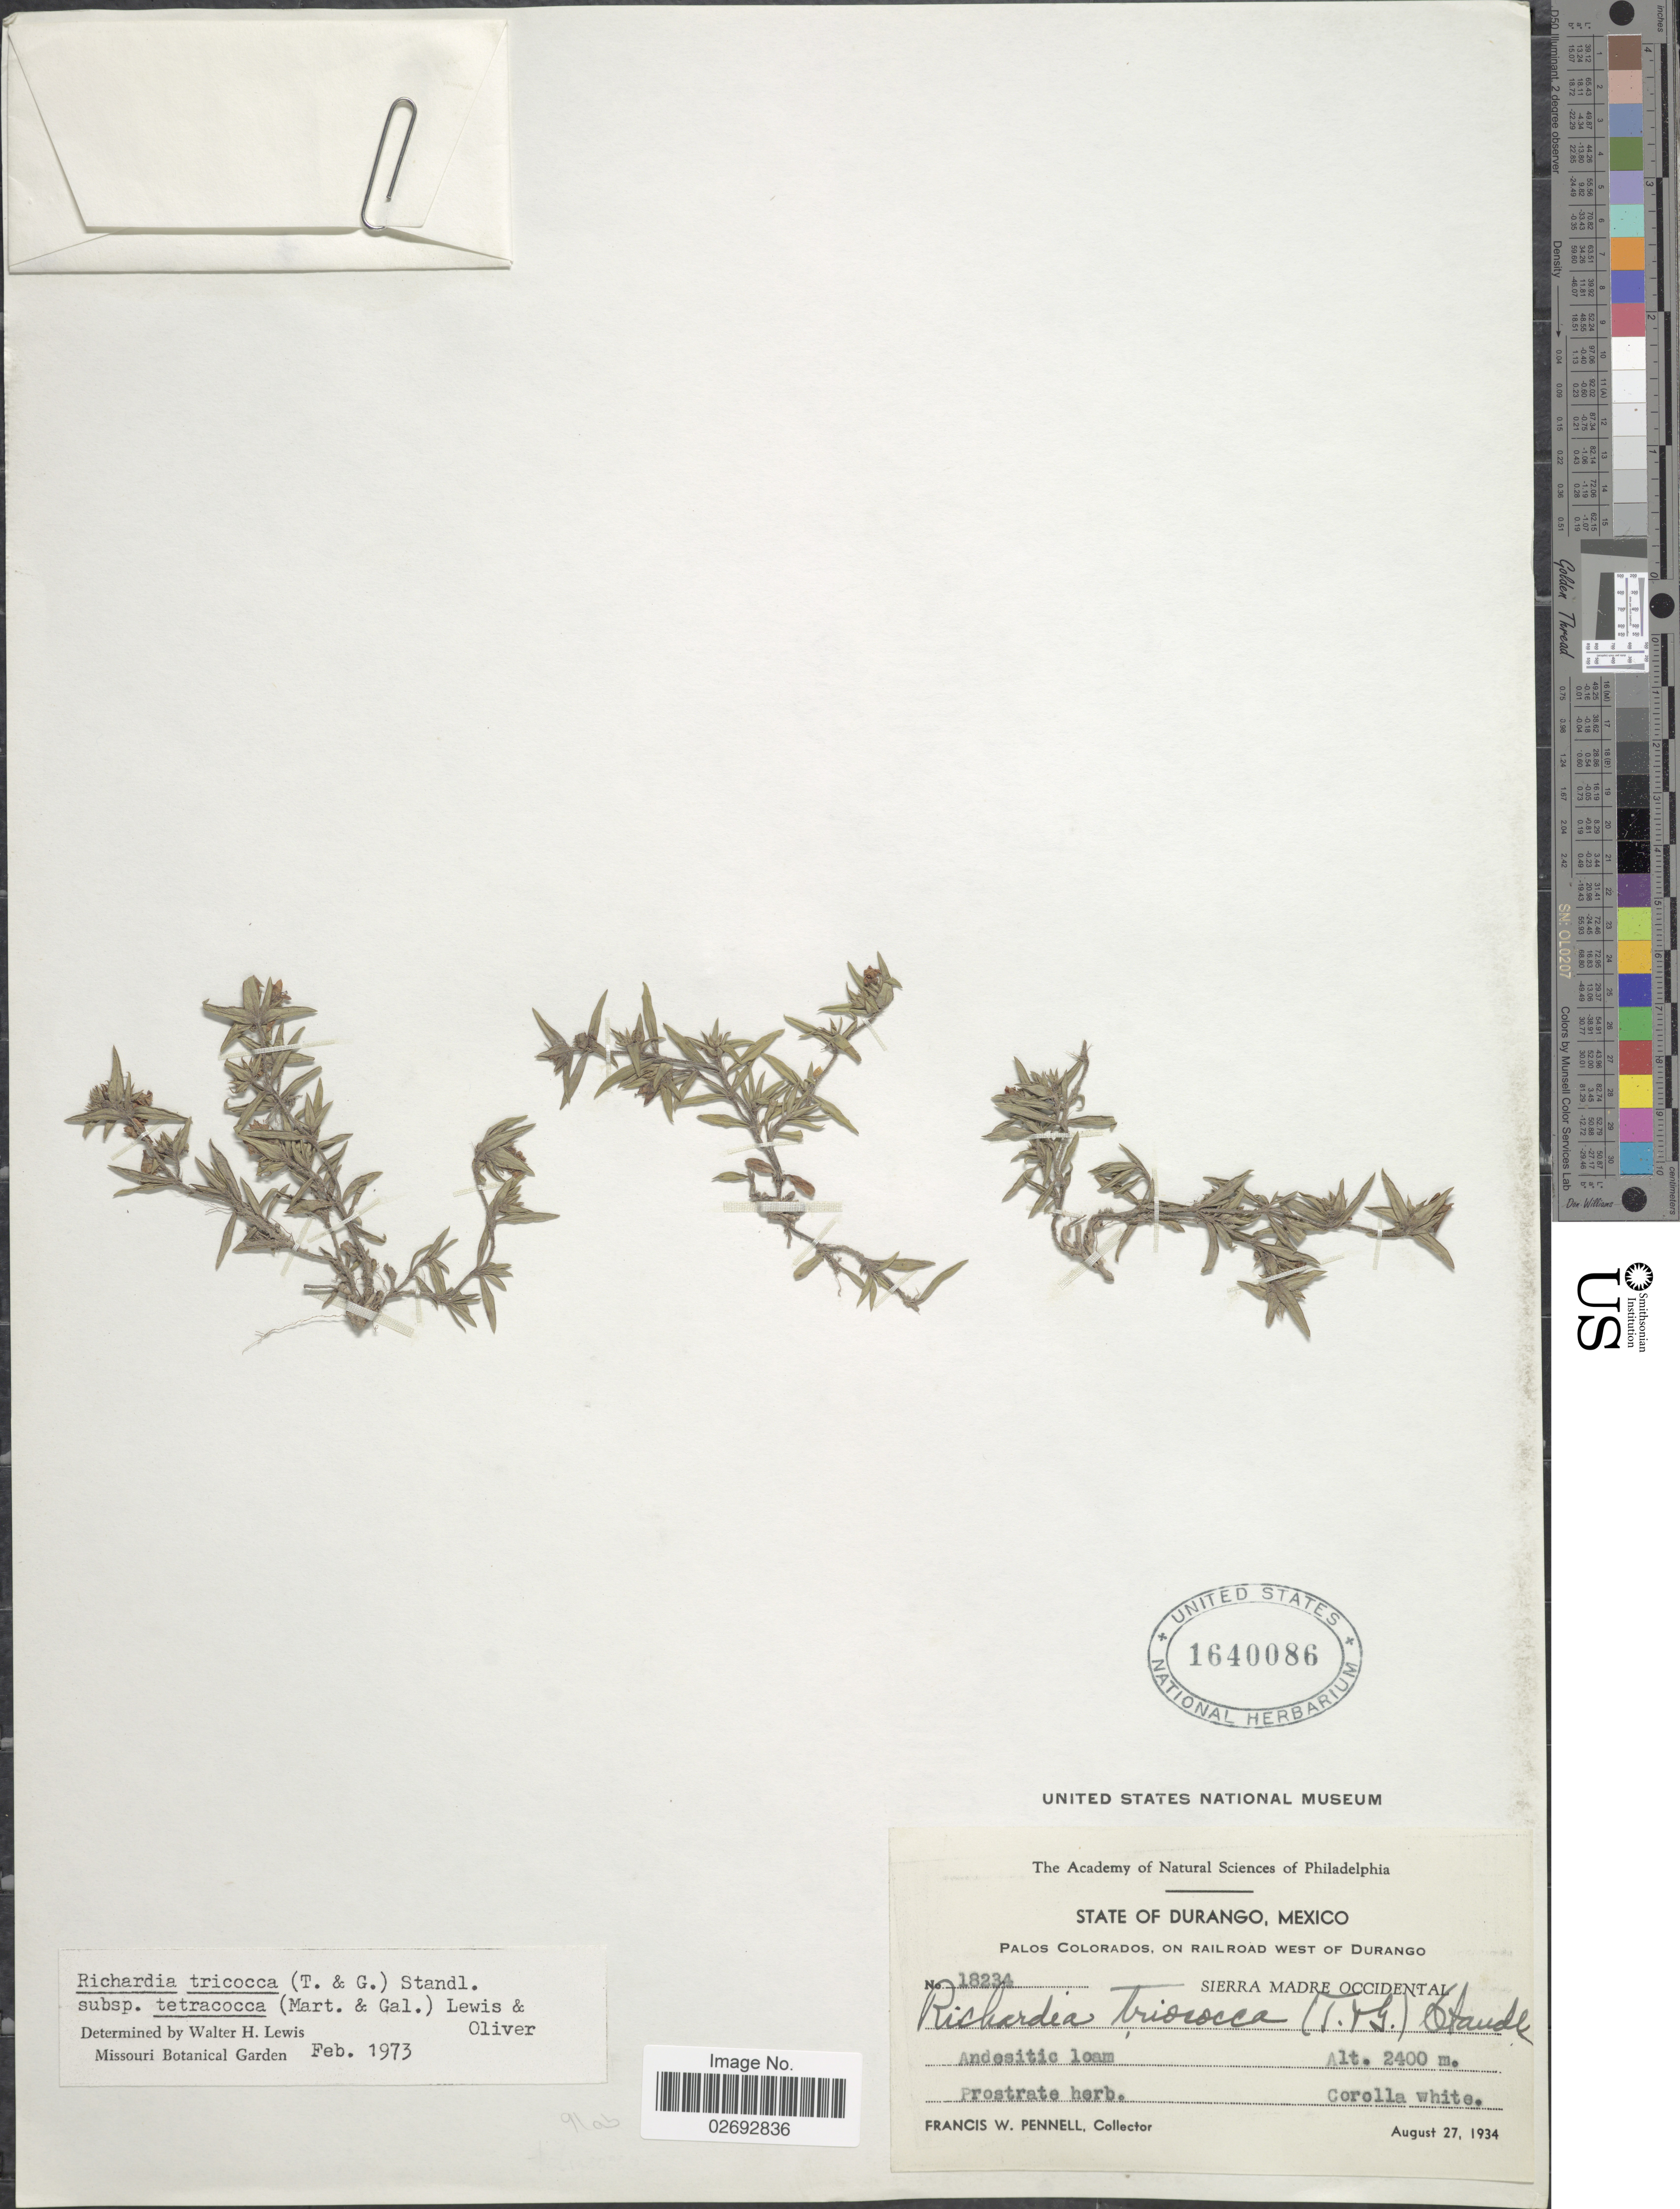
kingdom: Plantae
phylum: Tracheophyta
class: Magnoliopsida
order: Gentianales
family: Rubiaceae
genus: Richardia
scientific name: Richardia tricocca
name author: (Torr.) Standl.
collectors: F. W. Pennell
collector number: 18234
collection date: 1934-08-27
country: Mexico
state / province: Durango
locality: Palos Colorados, on railroad west of Durango. Sierra Madre Occidental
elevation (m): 2400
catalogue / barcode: US 1640086